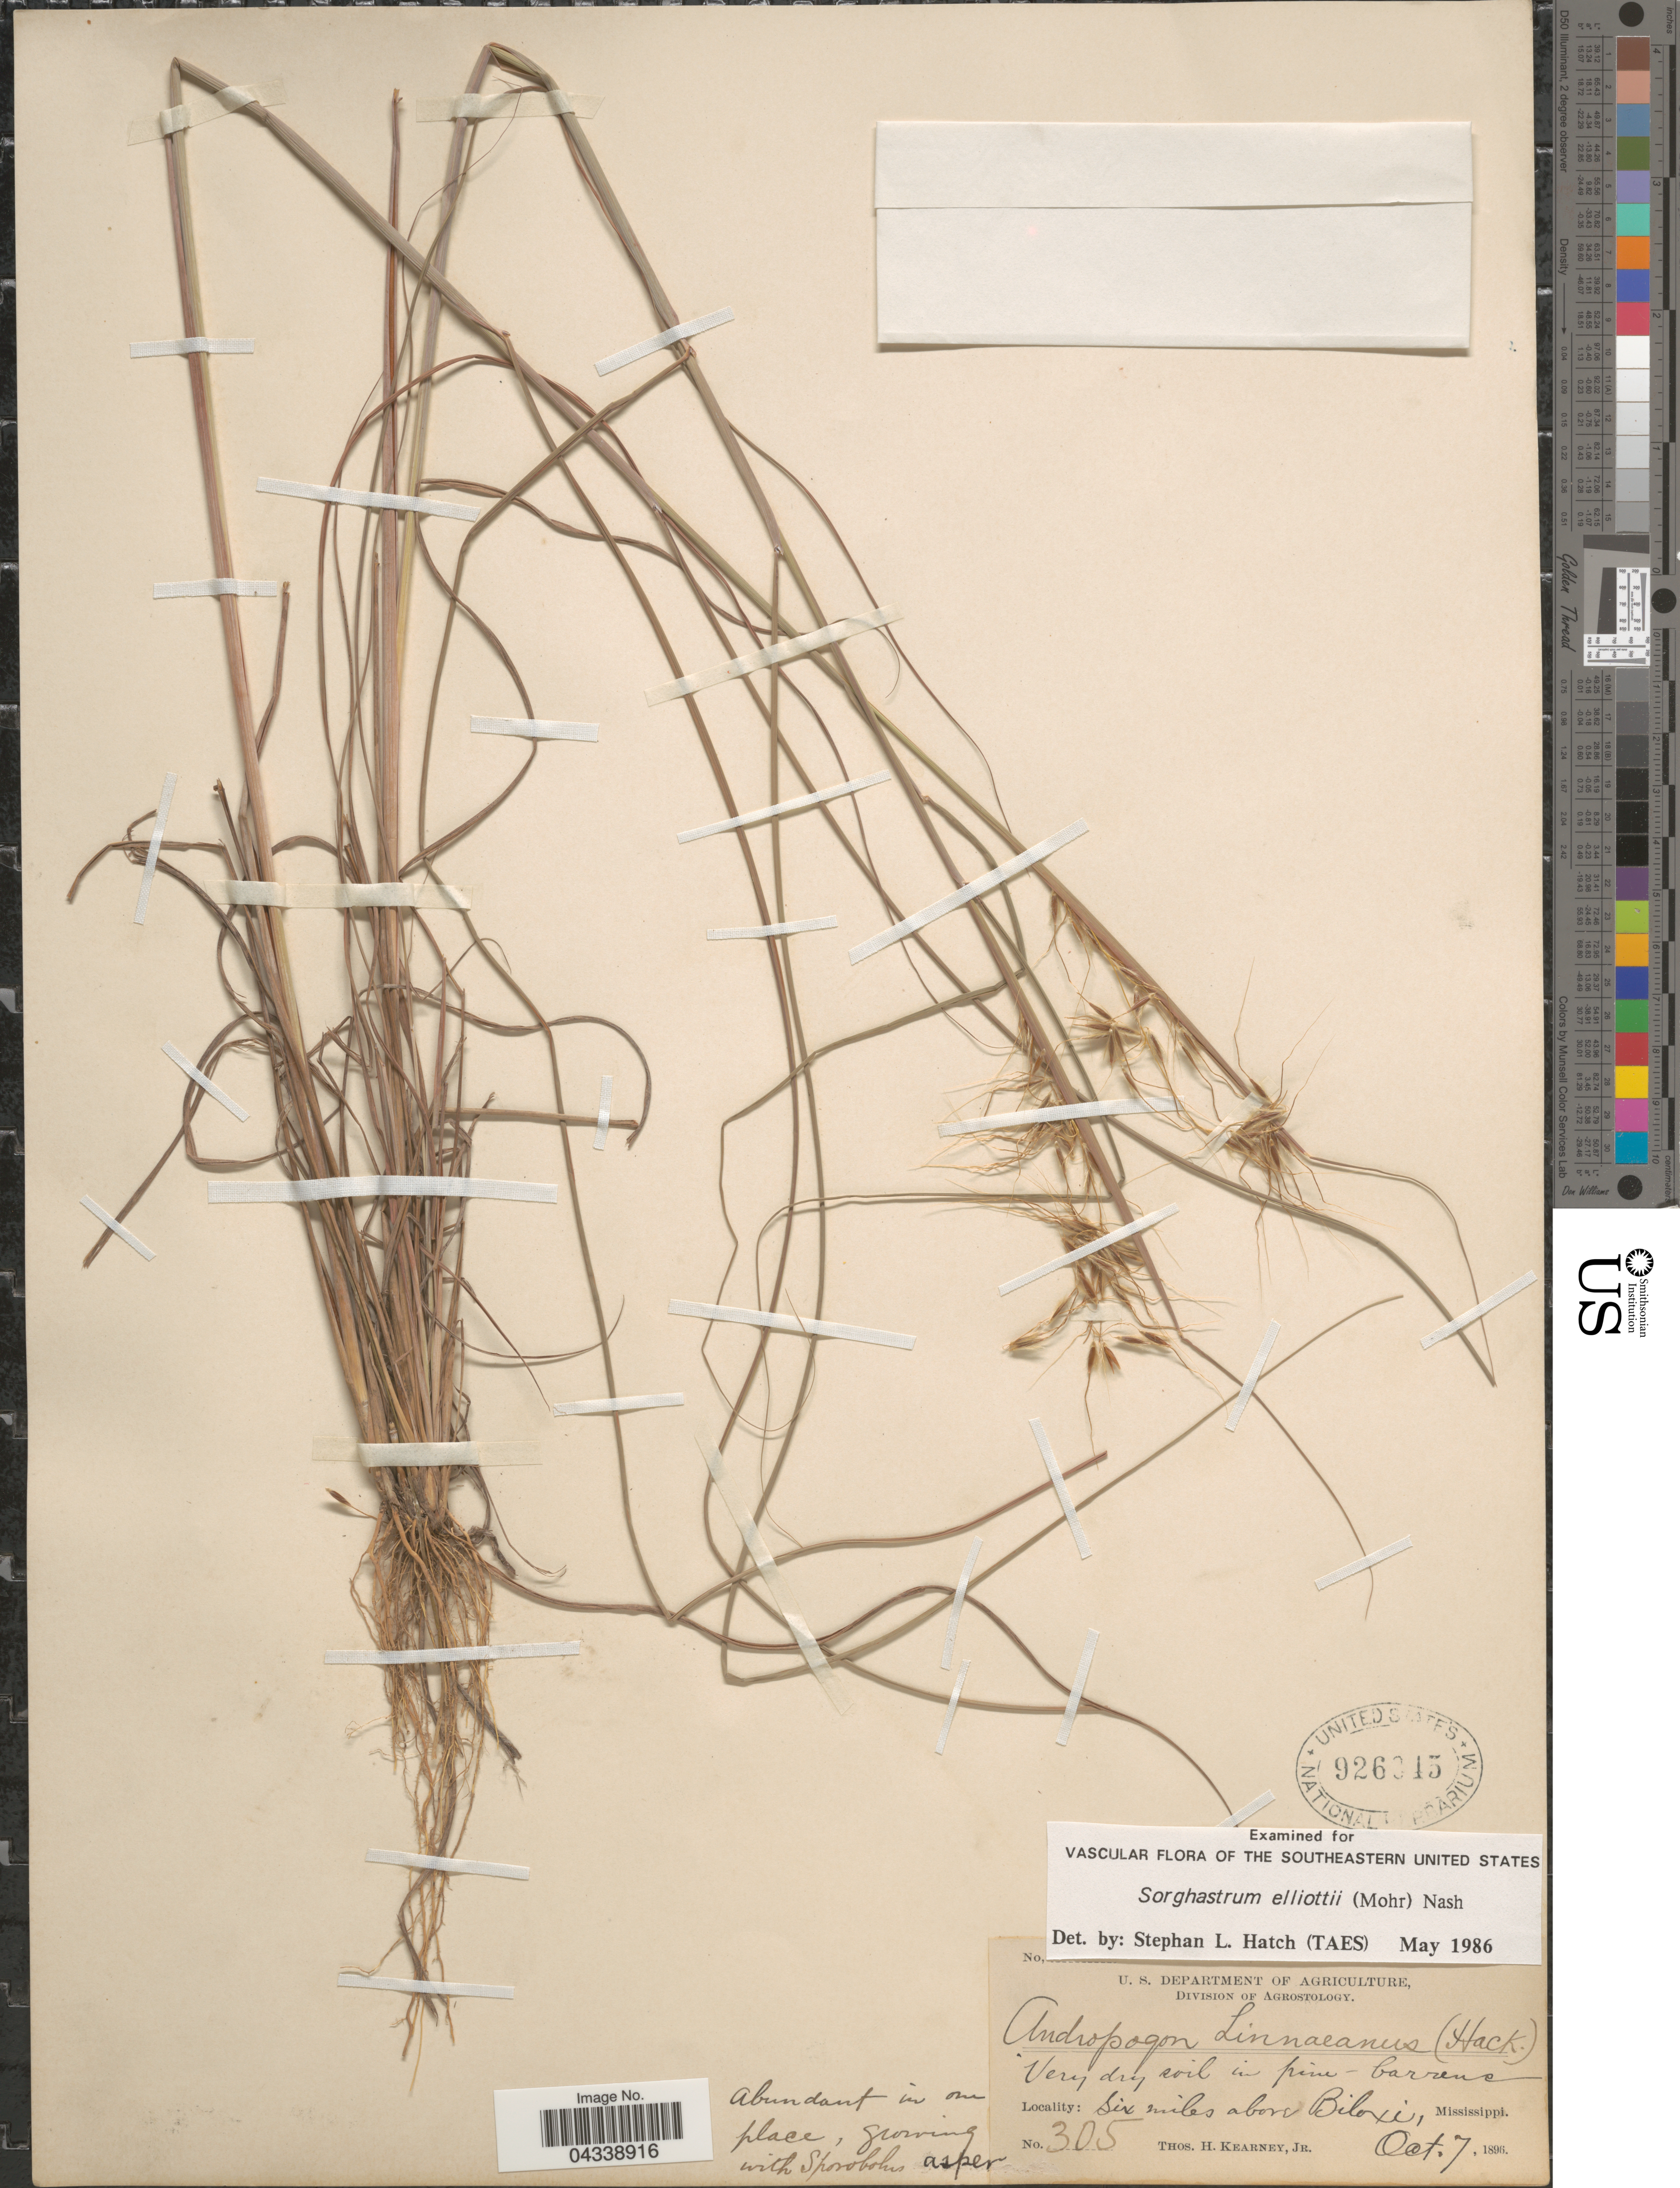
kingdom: Plantae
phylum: Tracheophyta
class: Liliopsida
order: Poales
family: Poaceae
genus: Sorghastrum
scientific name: Sorghastrum elliottii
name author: (C. Mohr) Nash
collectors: T. H. Kearney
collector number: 305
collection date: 1896-10-07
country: United States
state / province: Mississippi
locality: Six miles above Biloxi.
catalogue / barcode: US 926045